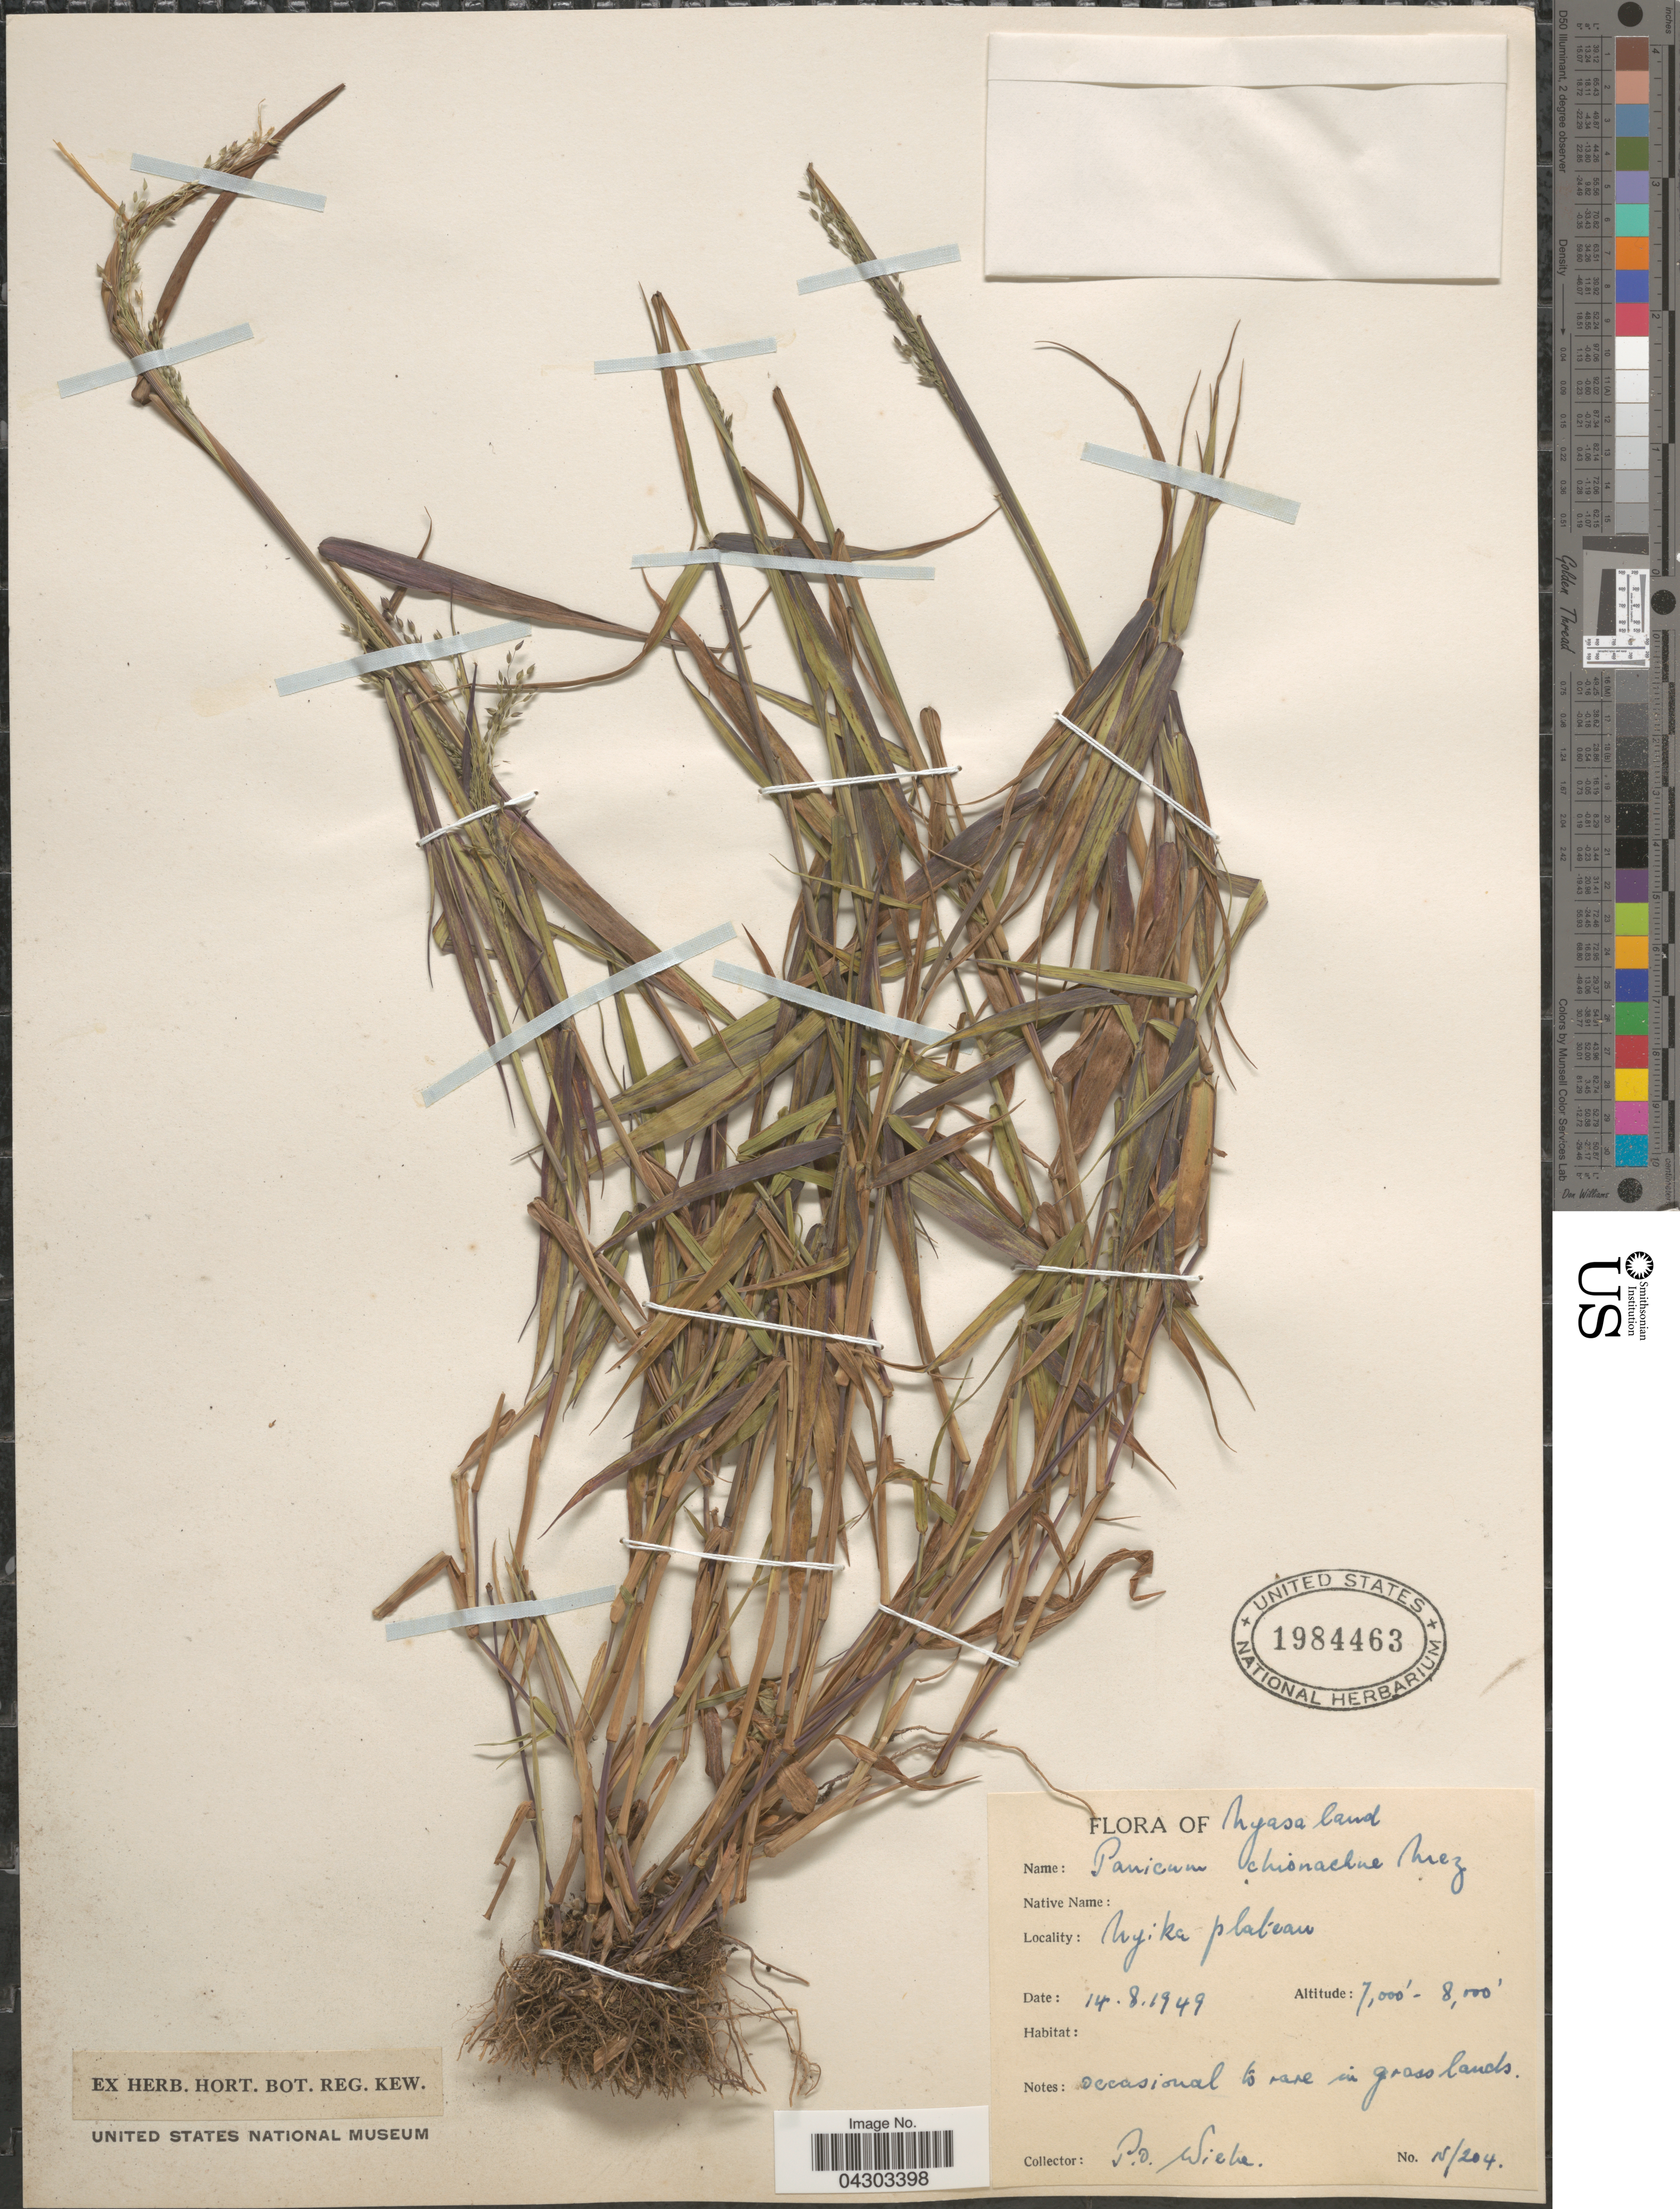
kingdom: Plantae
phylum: Tracheophyta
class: Liliopsida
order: Poales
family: Poaceae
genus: Panicum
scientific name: Panicum chionachne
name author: Mez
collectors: P. Wiehe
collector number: N/204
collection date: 1949-08-14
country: Malawi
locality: Nyasaland. Nyika plateau.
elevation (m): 2134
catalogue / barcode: US 1984463